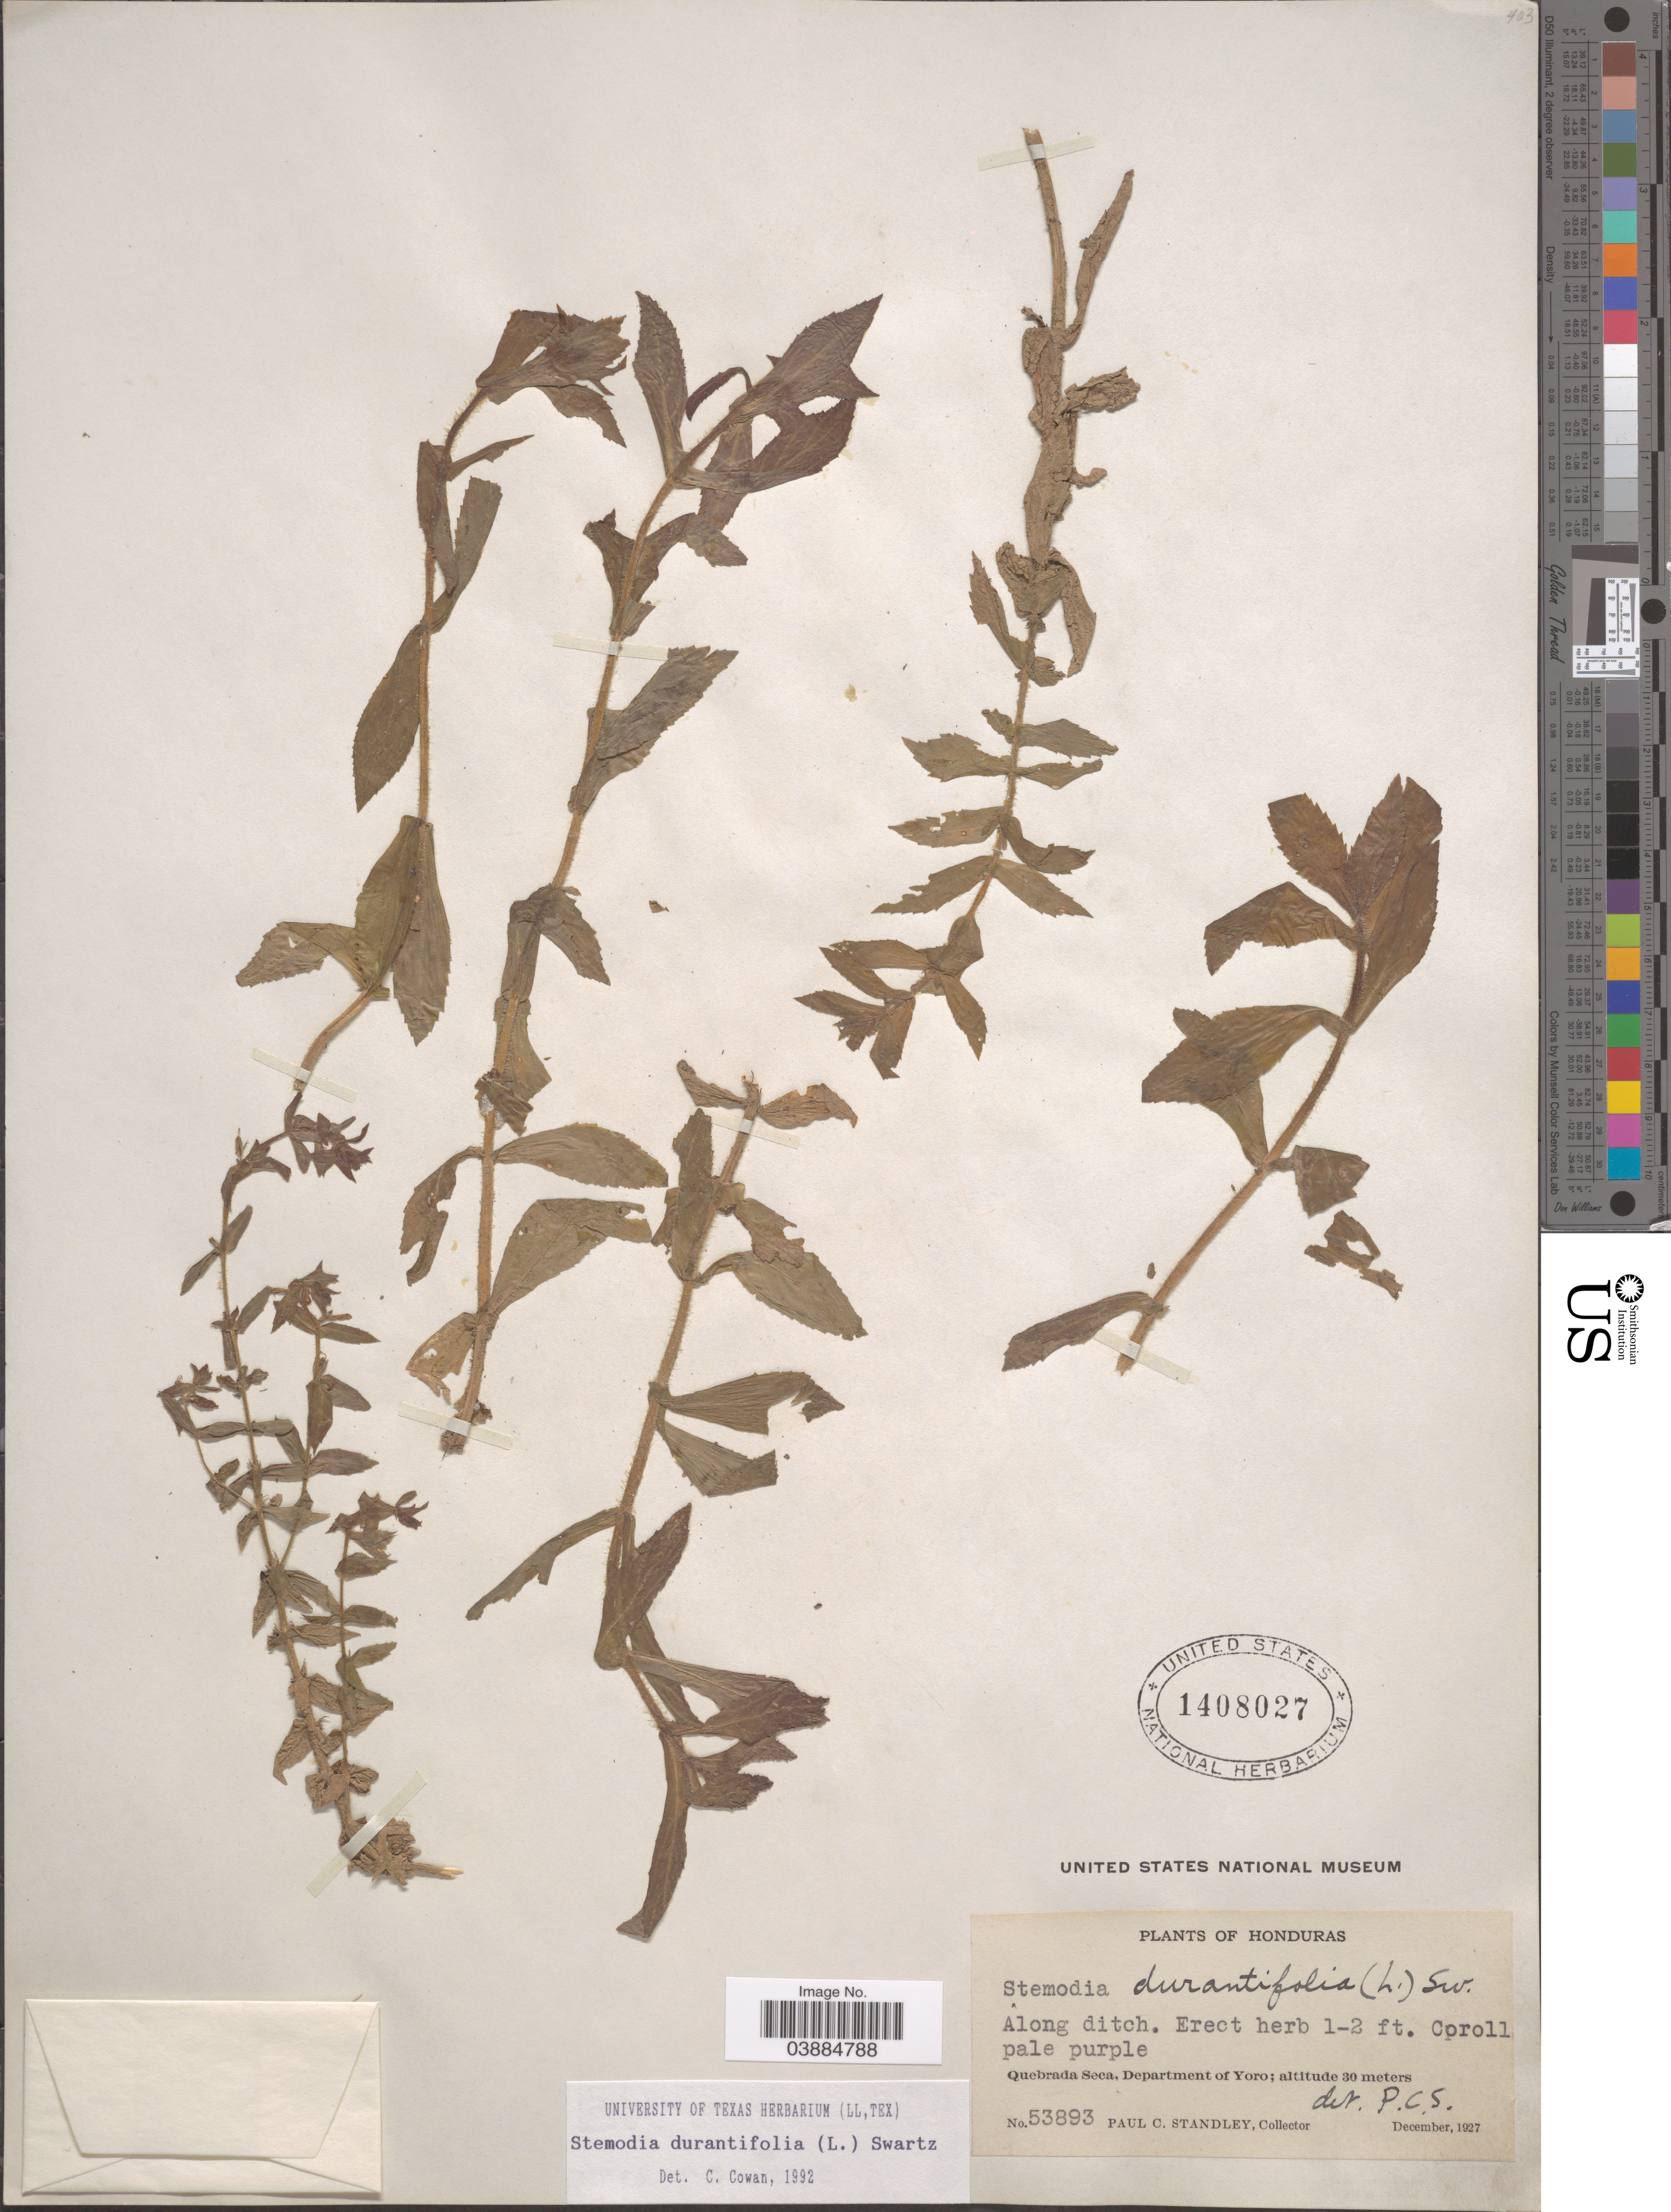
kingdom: Plantae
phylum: Tracheophyta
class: Magnoliopsida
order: Lamiales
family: Plantaginaceae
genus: Stemodia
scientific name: Stemodia durantifolia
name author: (L.) Sw.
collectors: P. C. Standley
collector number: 53893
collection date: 1927-12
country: Honduras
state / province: Yoro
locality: Quebrada Seca, Department of Yoro.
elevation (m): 30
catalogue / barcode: US 1408027